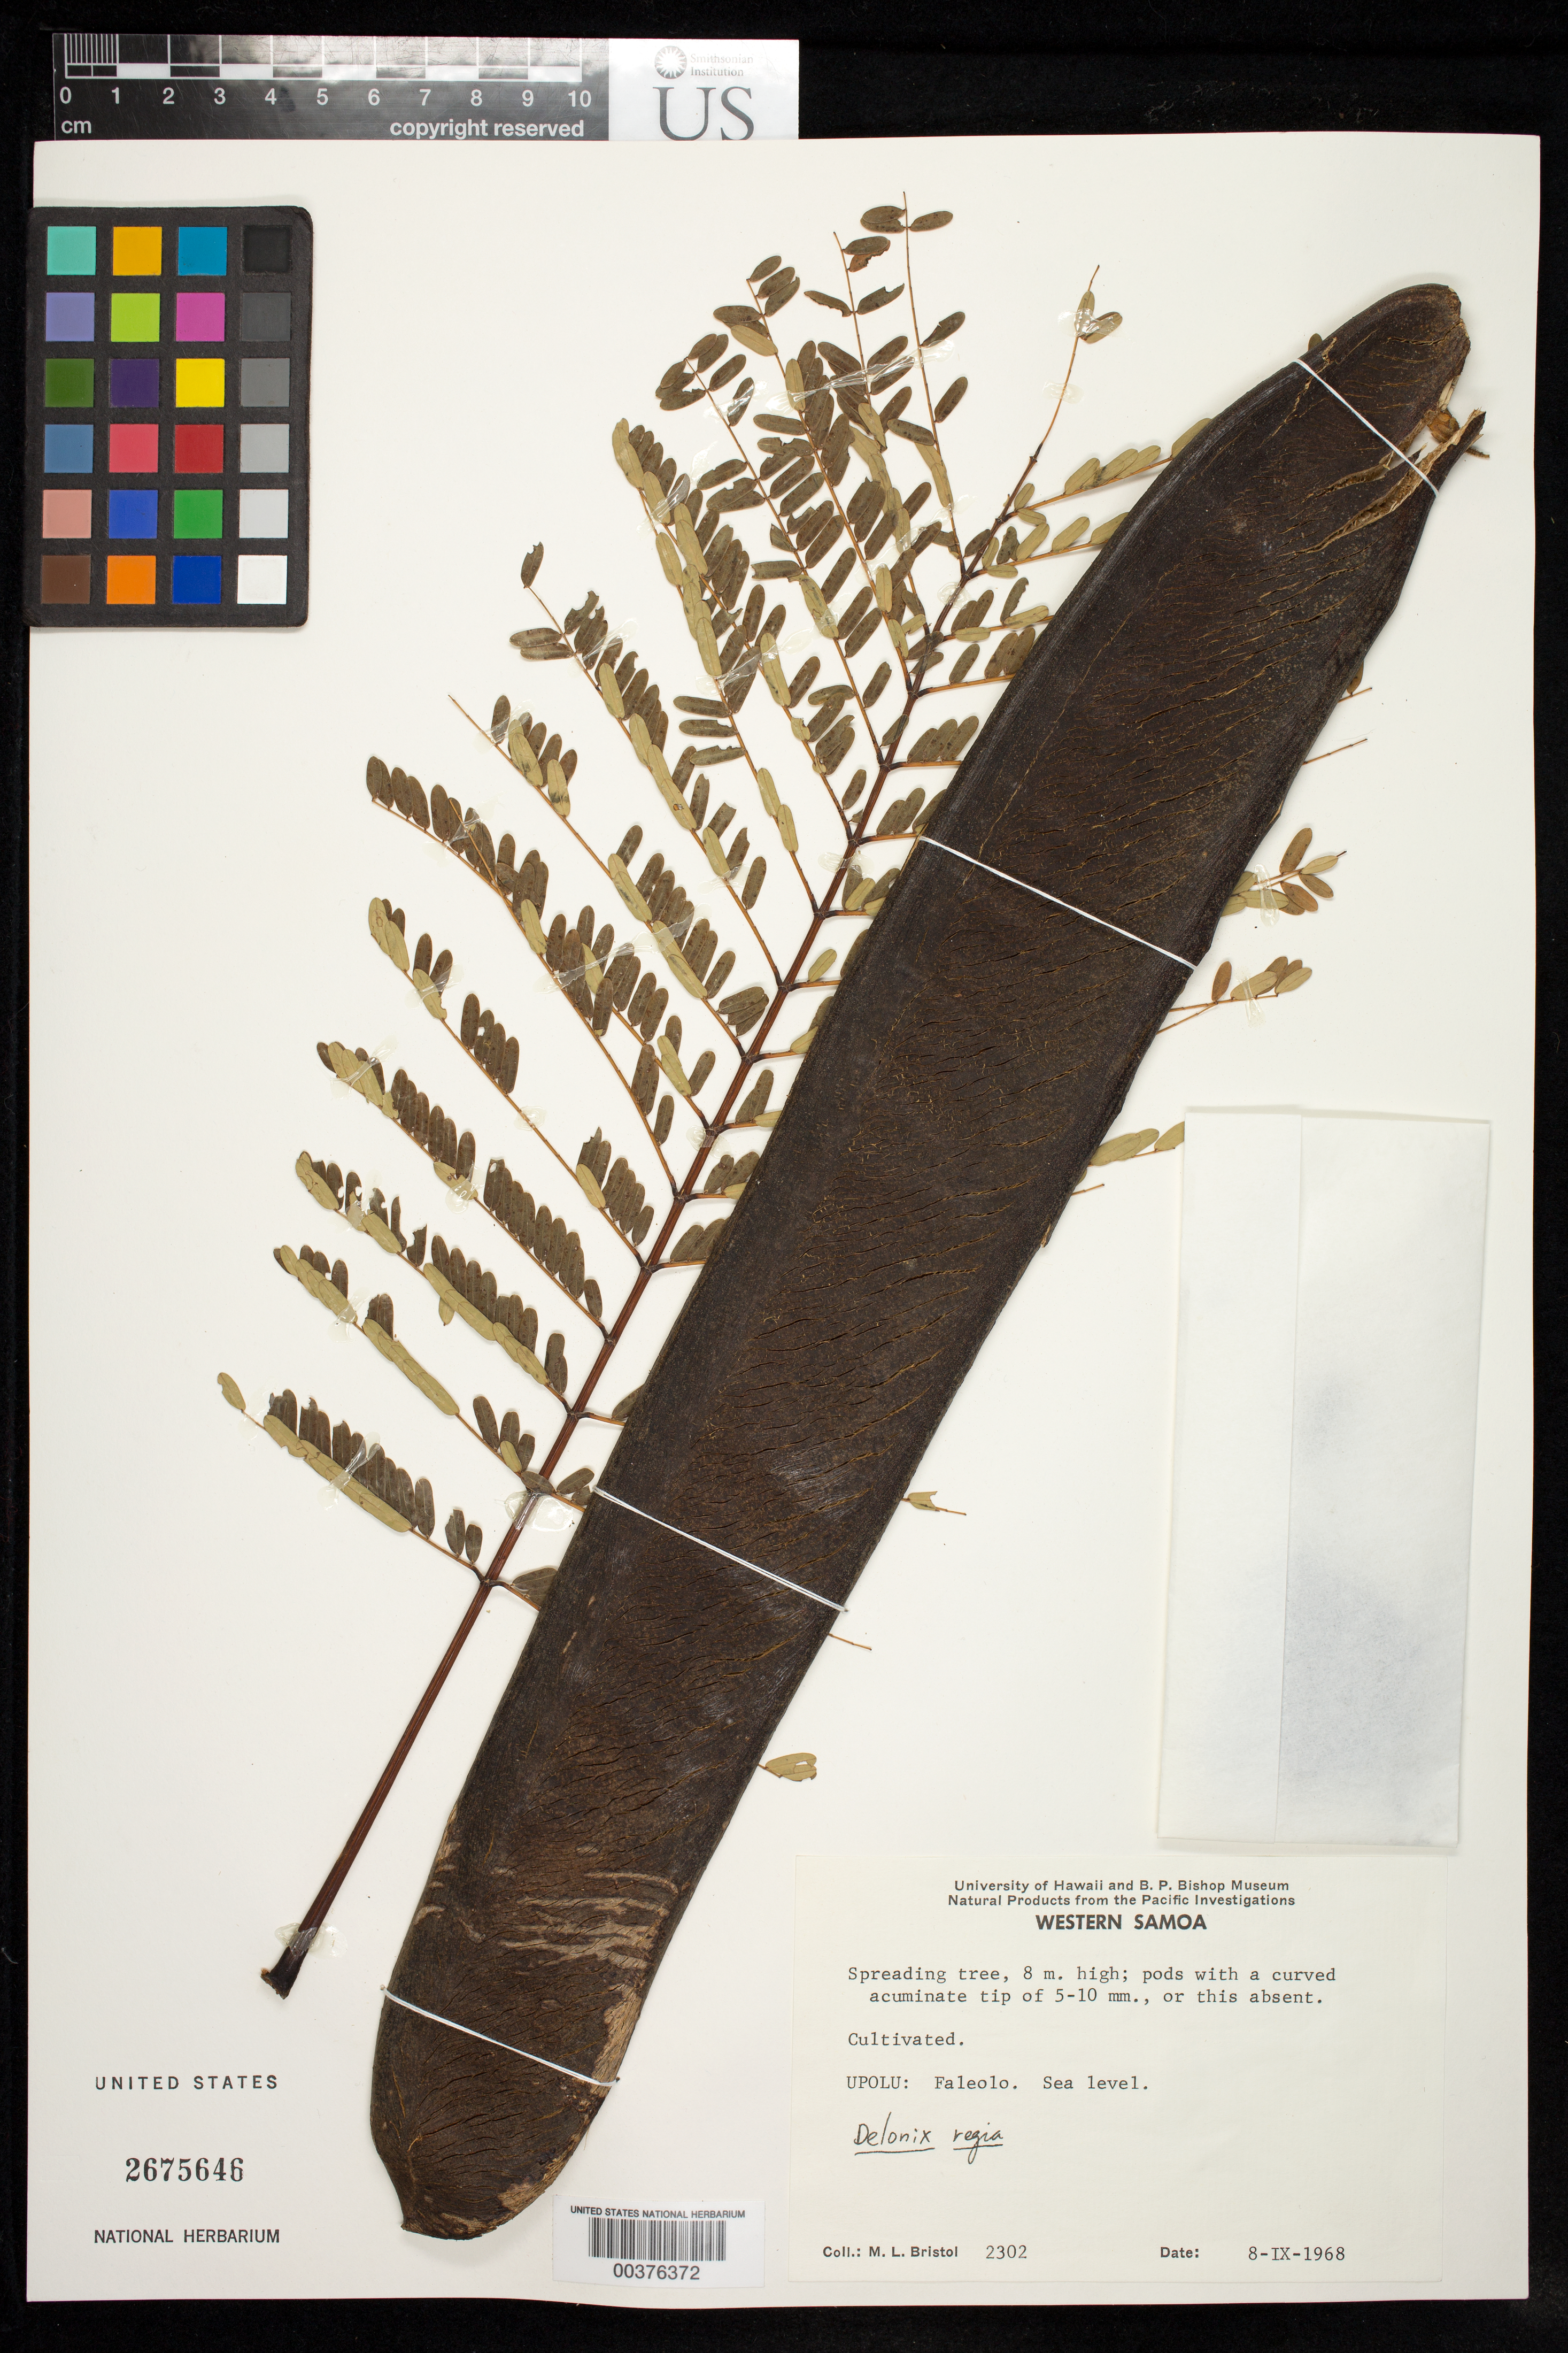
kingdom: Plantae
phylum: Tracheophyta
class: Magnoliopsida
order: Fabales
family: Fabaceae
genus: Delonix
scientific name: Delonix regia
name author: (Bojer ex Hook.) Raf.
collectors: F. R. Fosberg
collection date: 1946-08-19/1946-08-21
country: Micronesia, Federated States of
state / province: Kosrae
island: Lelu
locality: Lela (Lele) Harbor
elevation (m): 1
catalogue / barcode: US 2675646